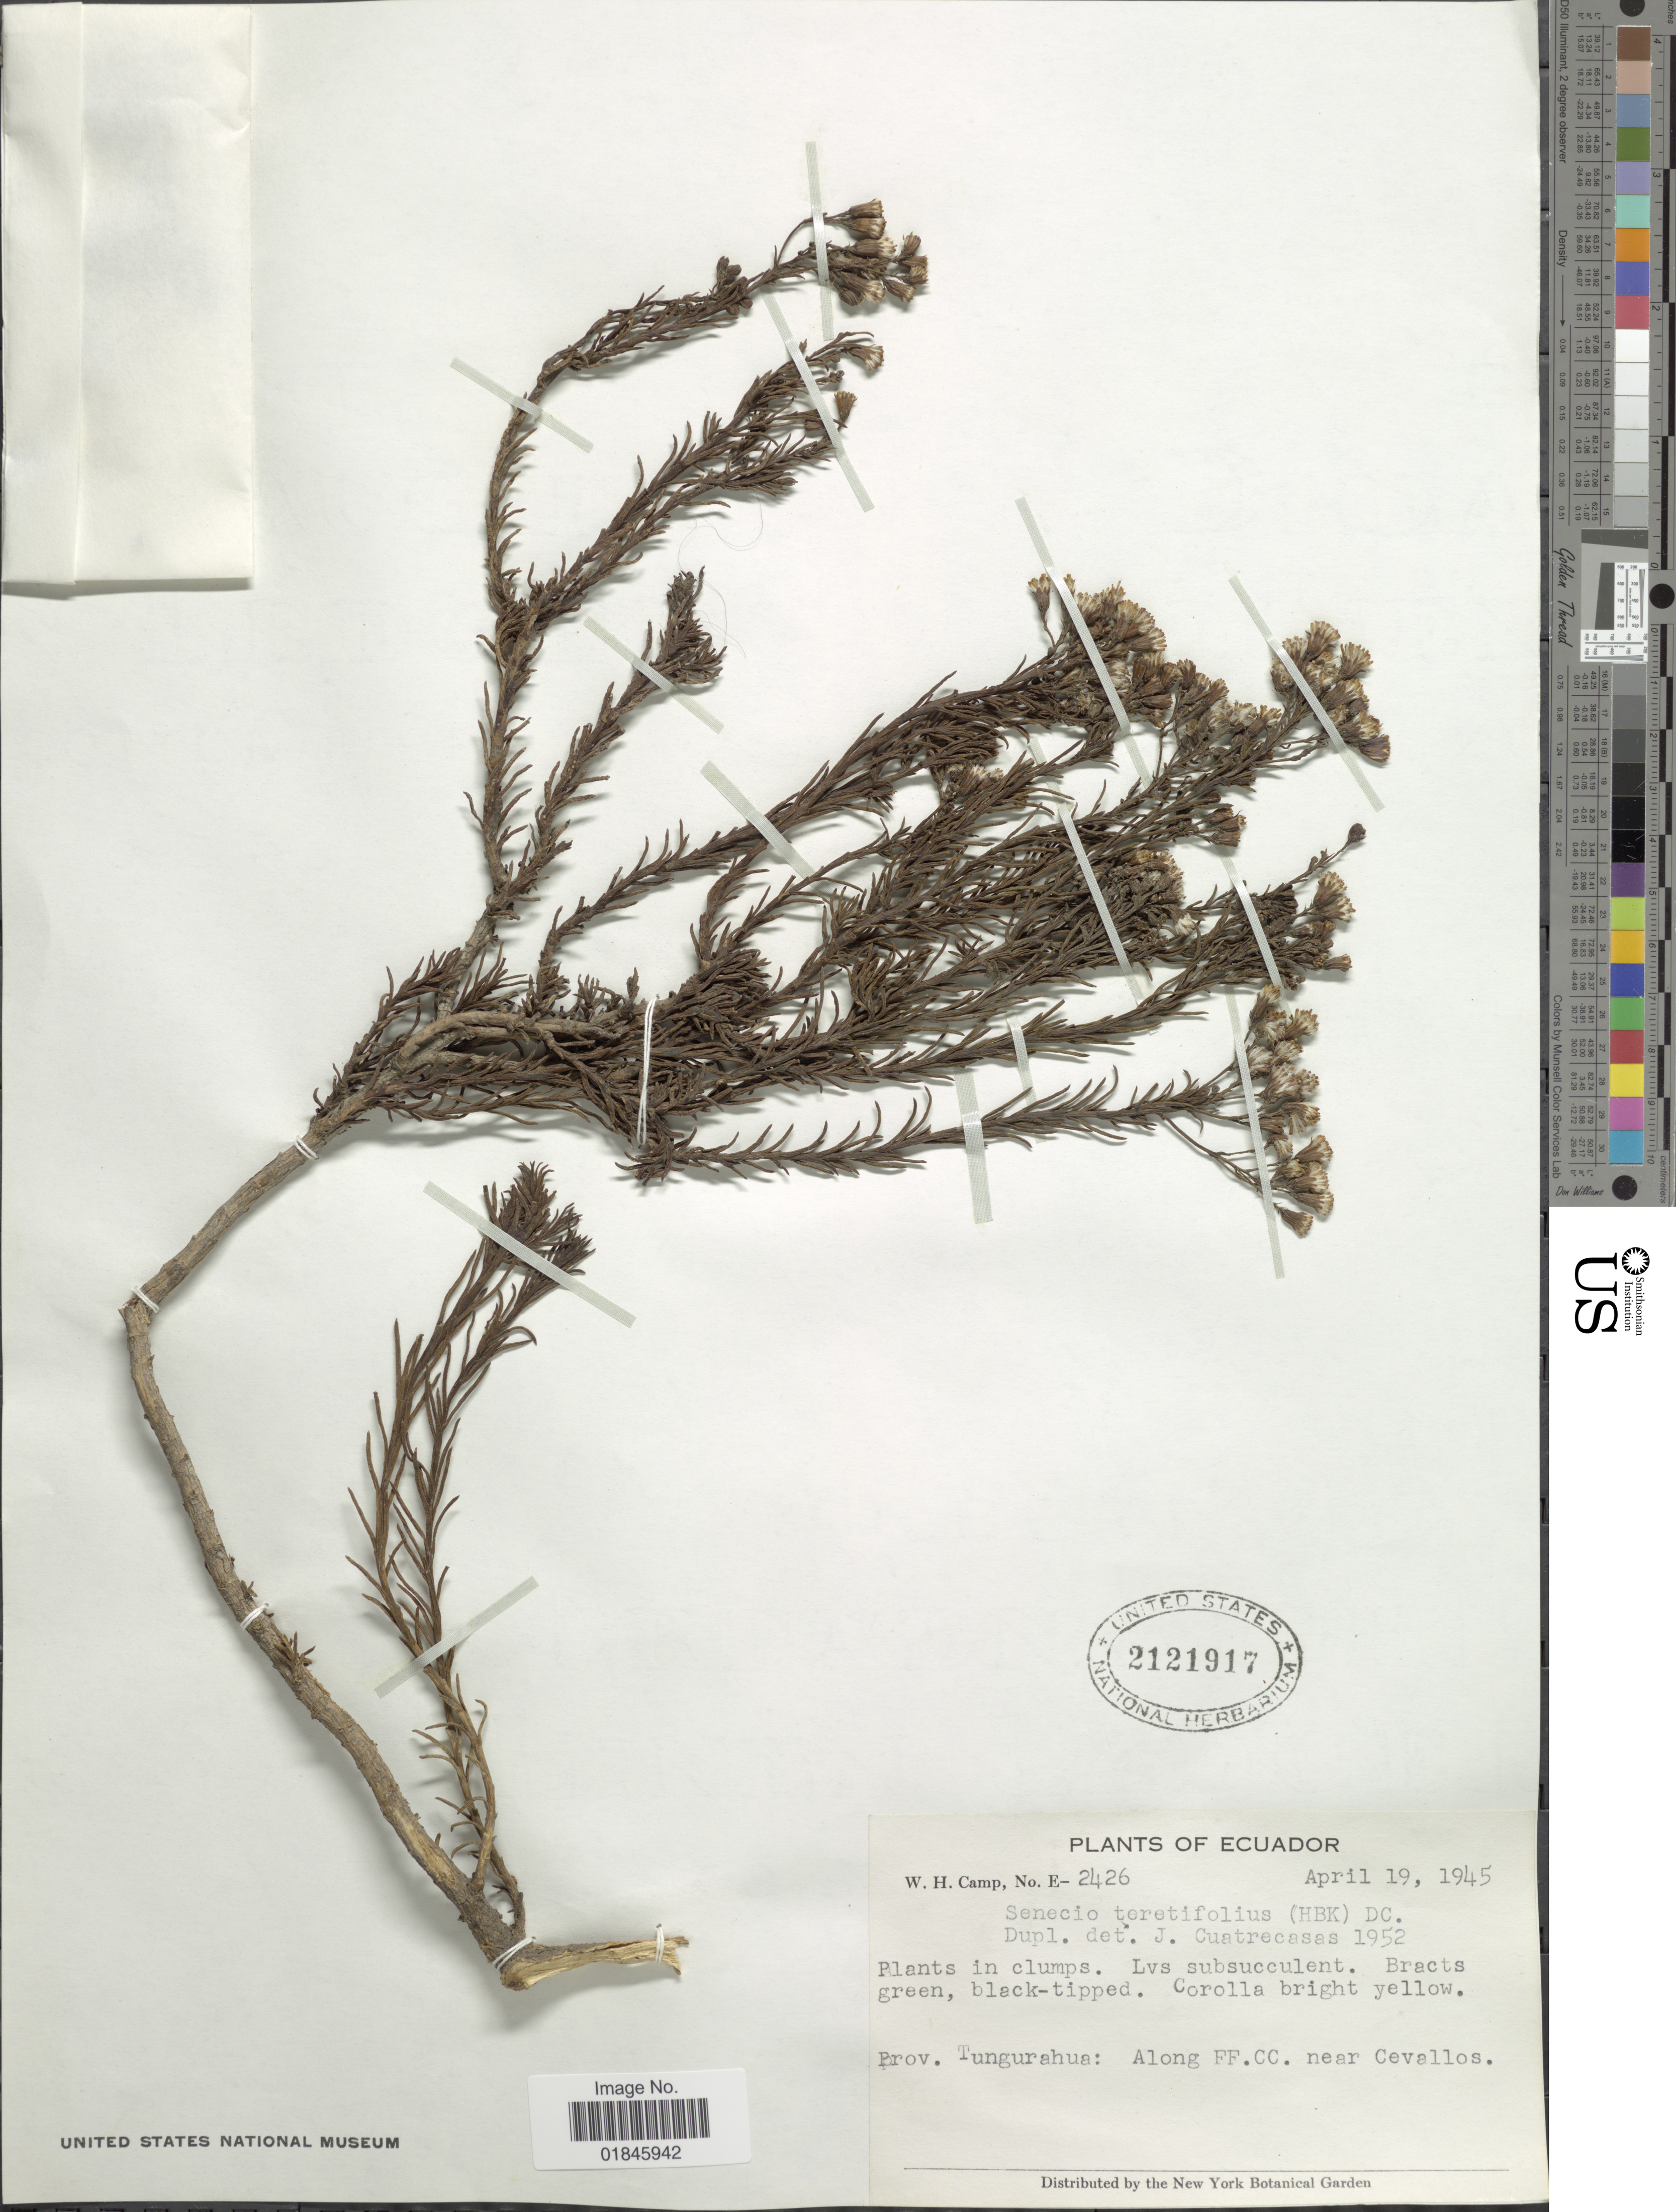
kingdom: Plantae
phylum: Tracheophyta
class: Magnoliopsida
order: Asterales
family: Asteraceae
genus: Pentacalia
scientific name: Pentacalia teretifolia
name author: (Kunth) Cuatrec.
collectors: W. H. Camp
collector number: E-2426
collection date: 1945-04-19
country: Ecuador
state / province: Tungurahua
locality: Prov. Tungurahua: Along FF. CC. near Cevallos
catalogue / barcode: US 2121917